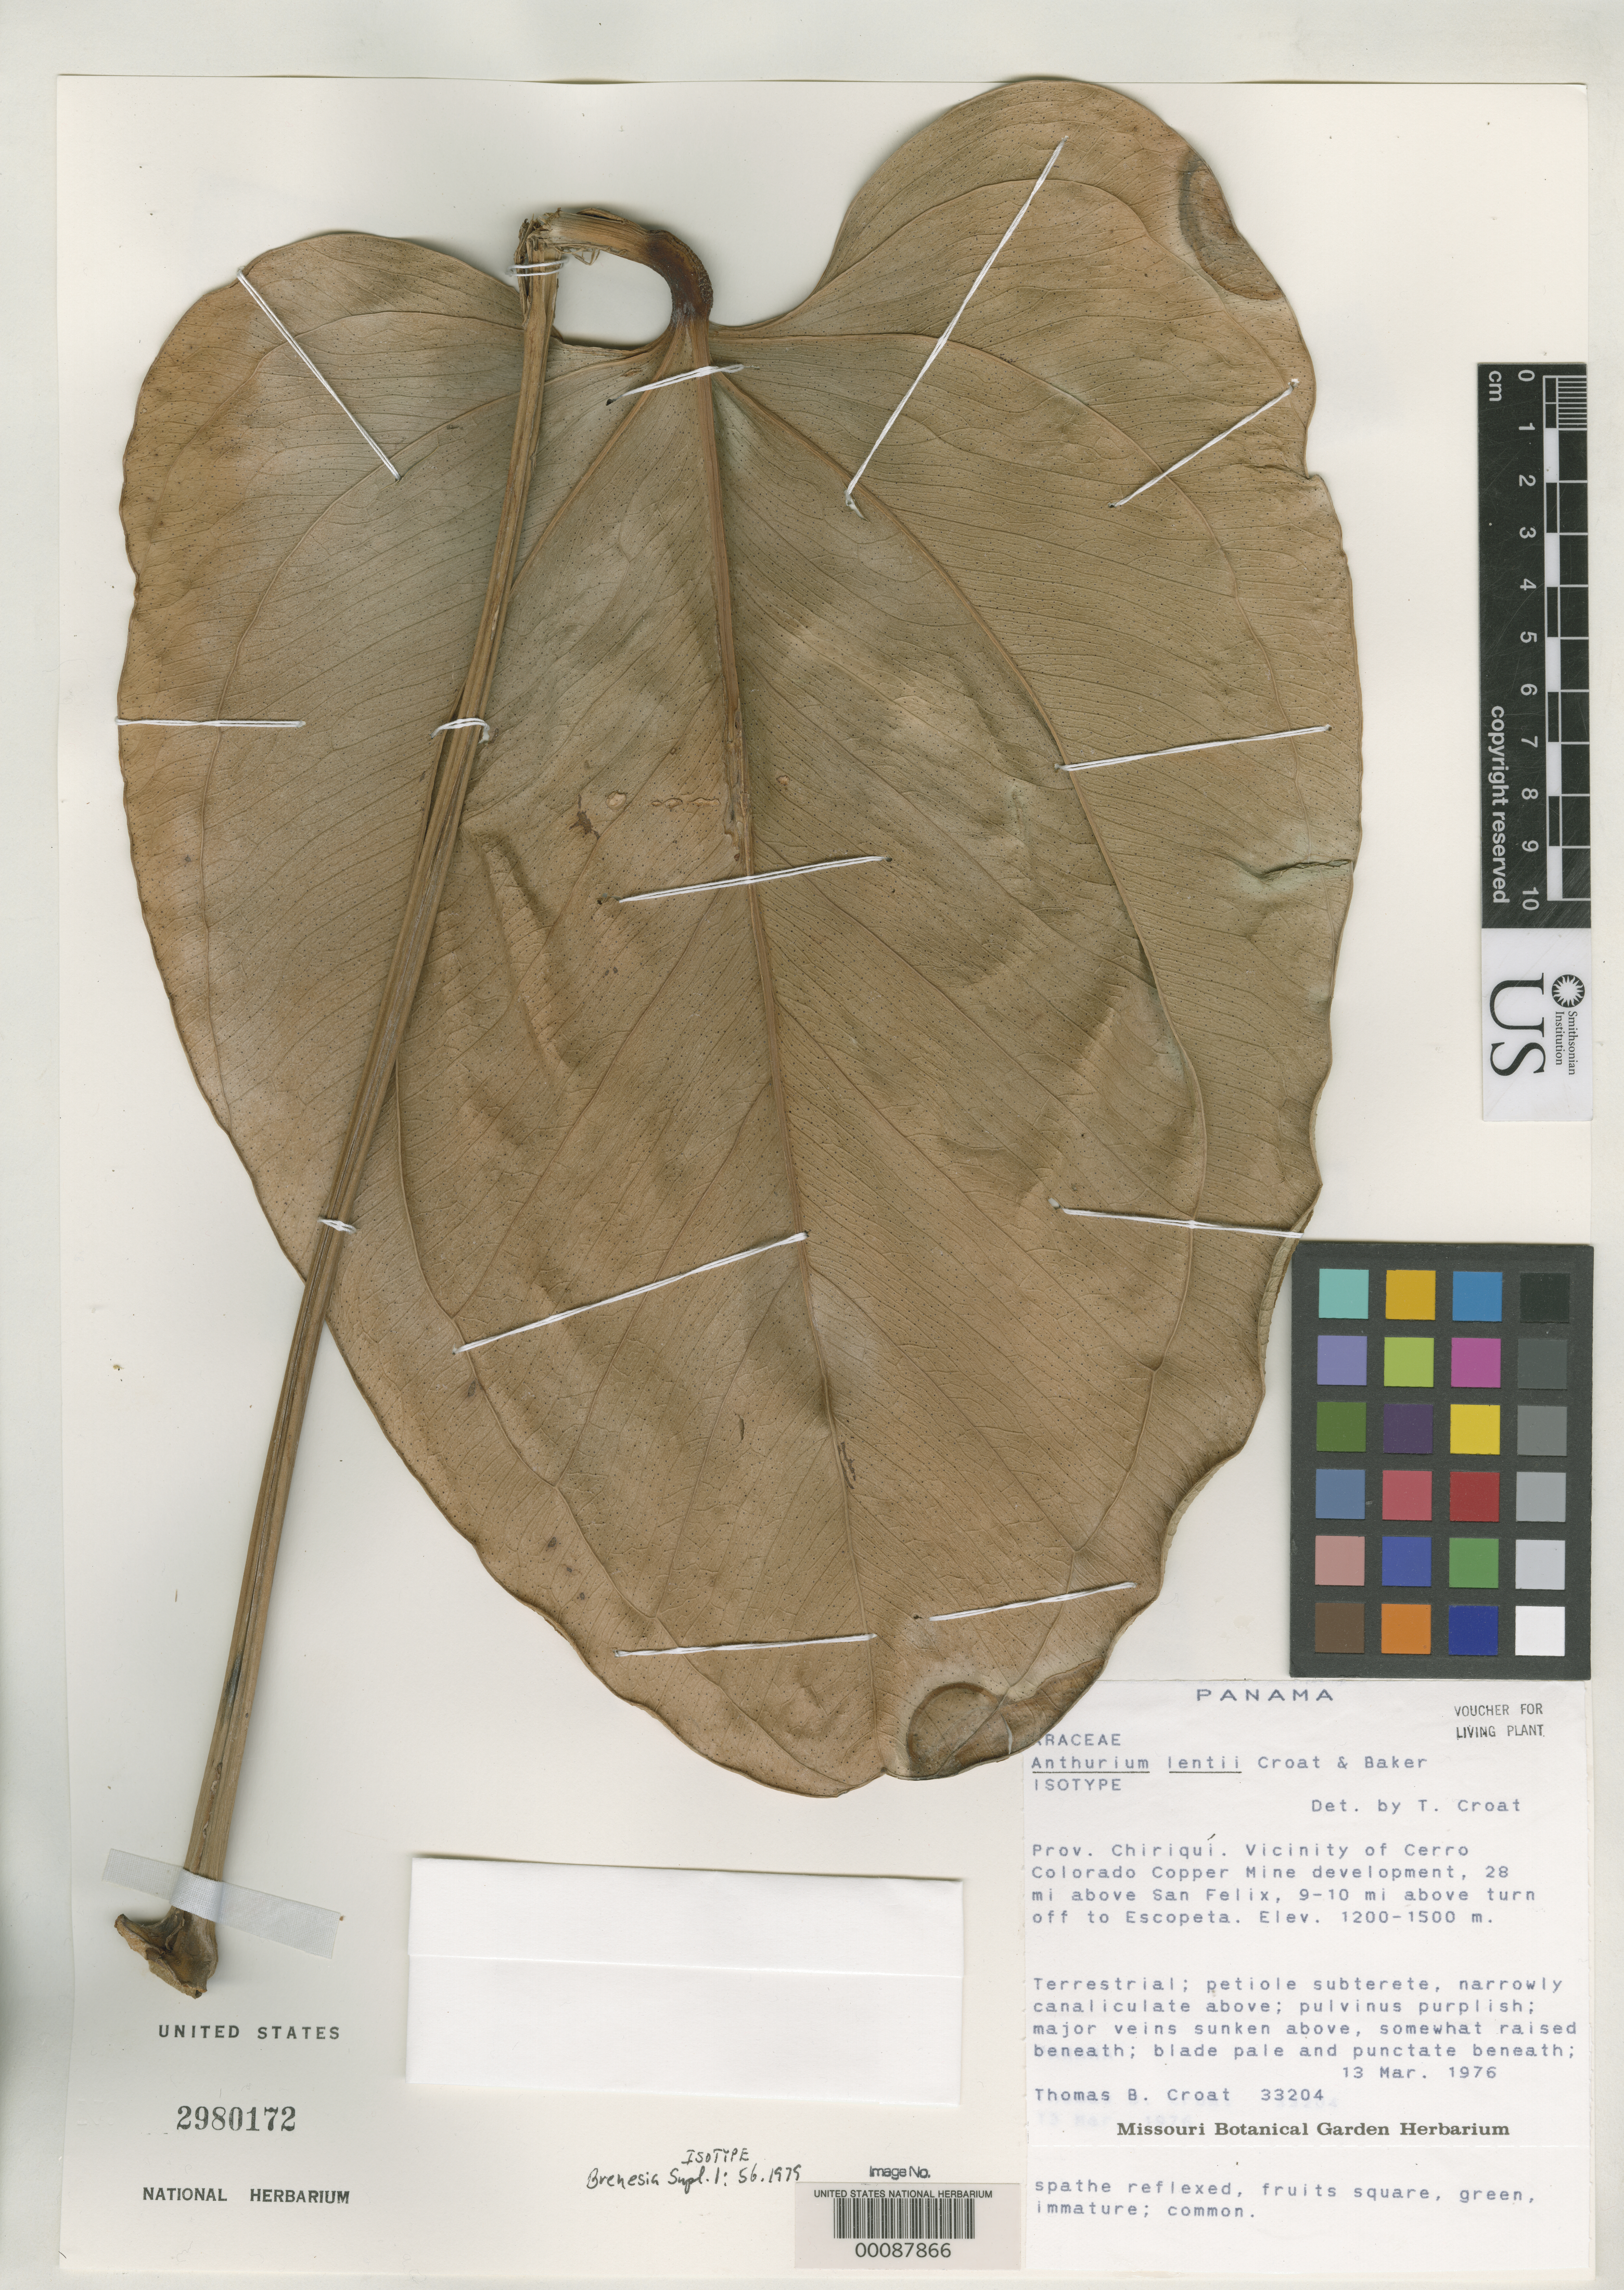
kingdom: Plantae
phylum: Tracheophyta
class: Liliopsida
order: Alismatales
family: Araceae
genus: Anthurium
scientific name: Anthurium lentii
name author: Croat & R.A. Baker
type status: Isotype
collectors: T. B. Croat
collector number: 33204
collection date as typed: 13 Mar 1976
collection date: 1976-03-13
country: Panama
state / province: Chiriquí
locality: Cerro Colorado Copper mindevelopment, 28mi. above San Felix.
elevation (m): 1200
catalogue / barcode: US 2980172